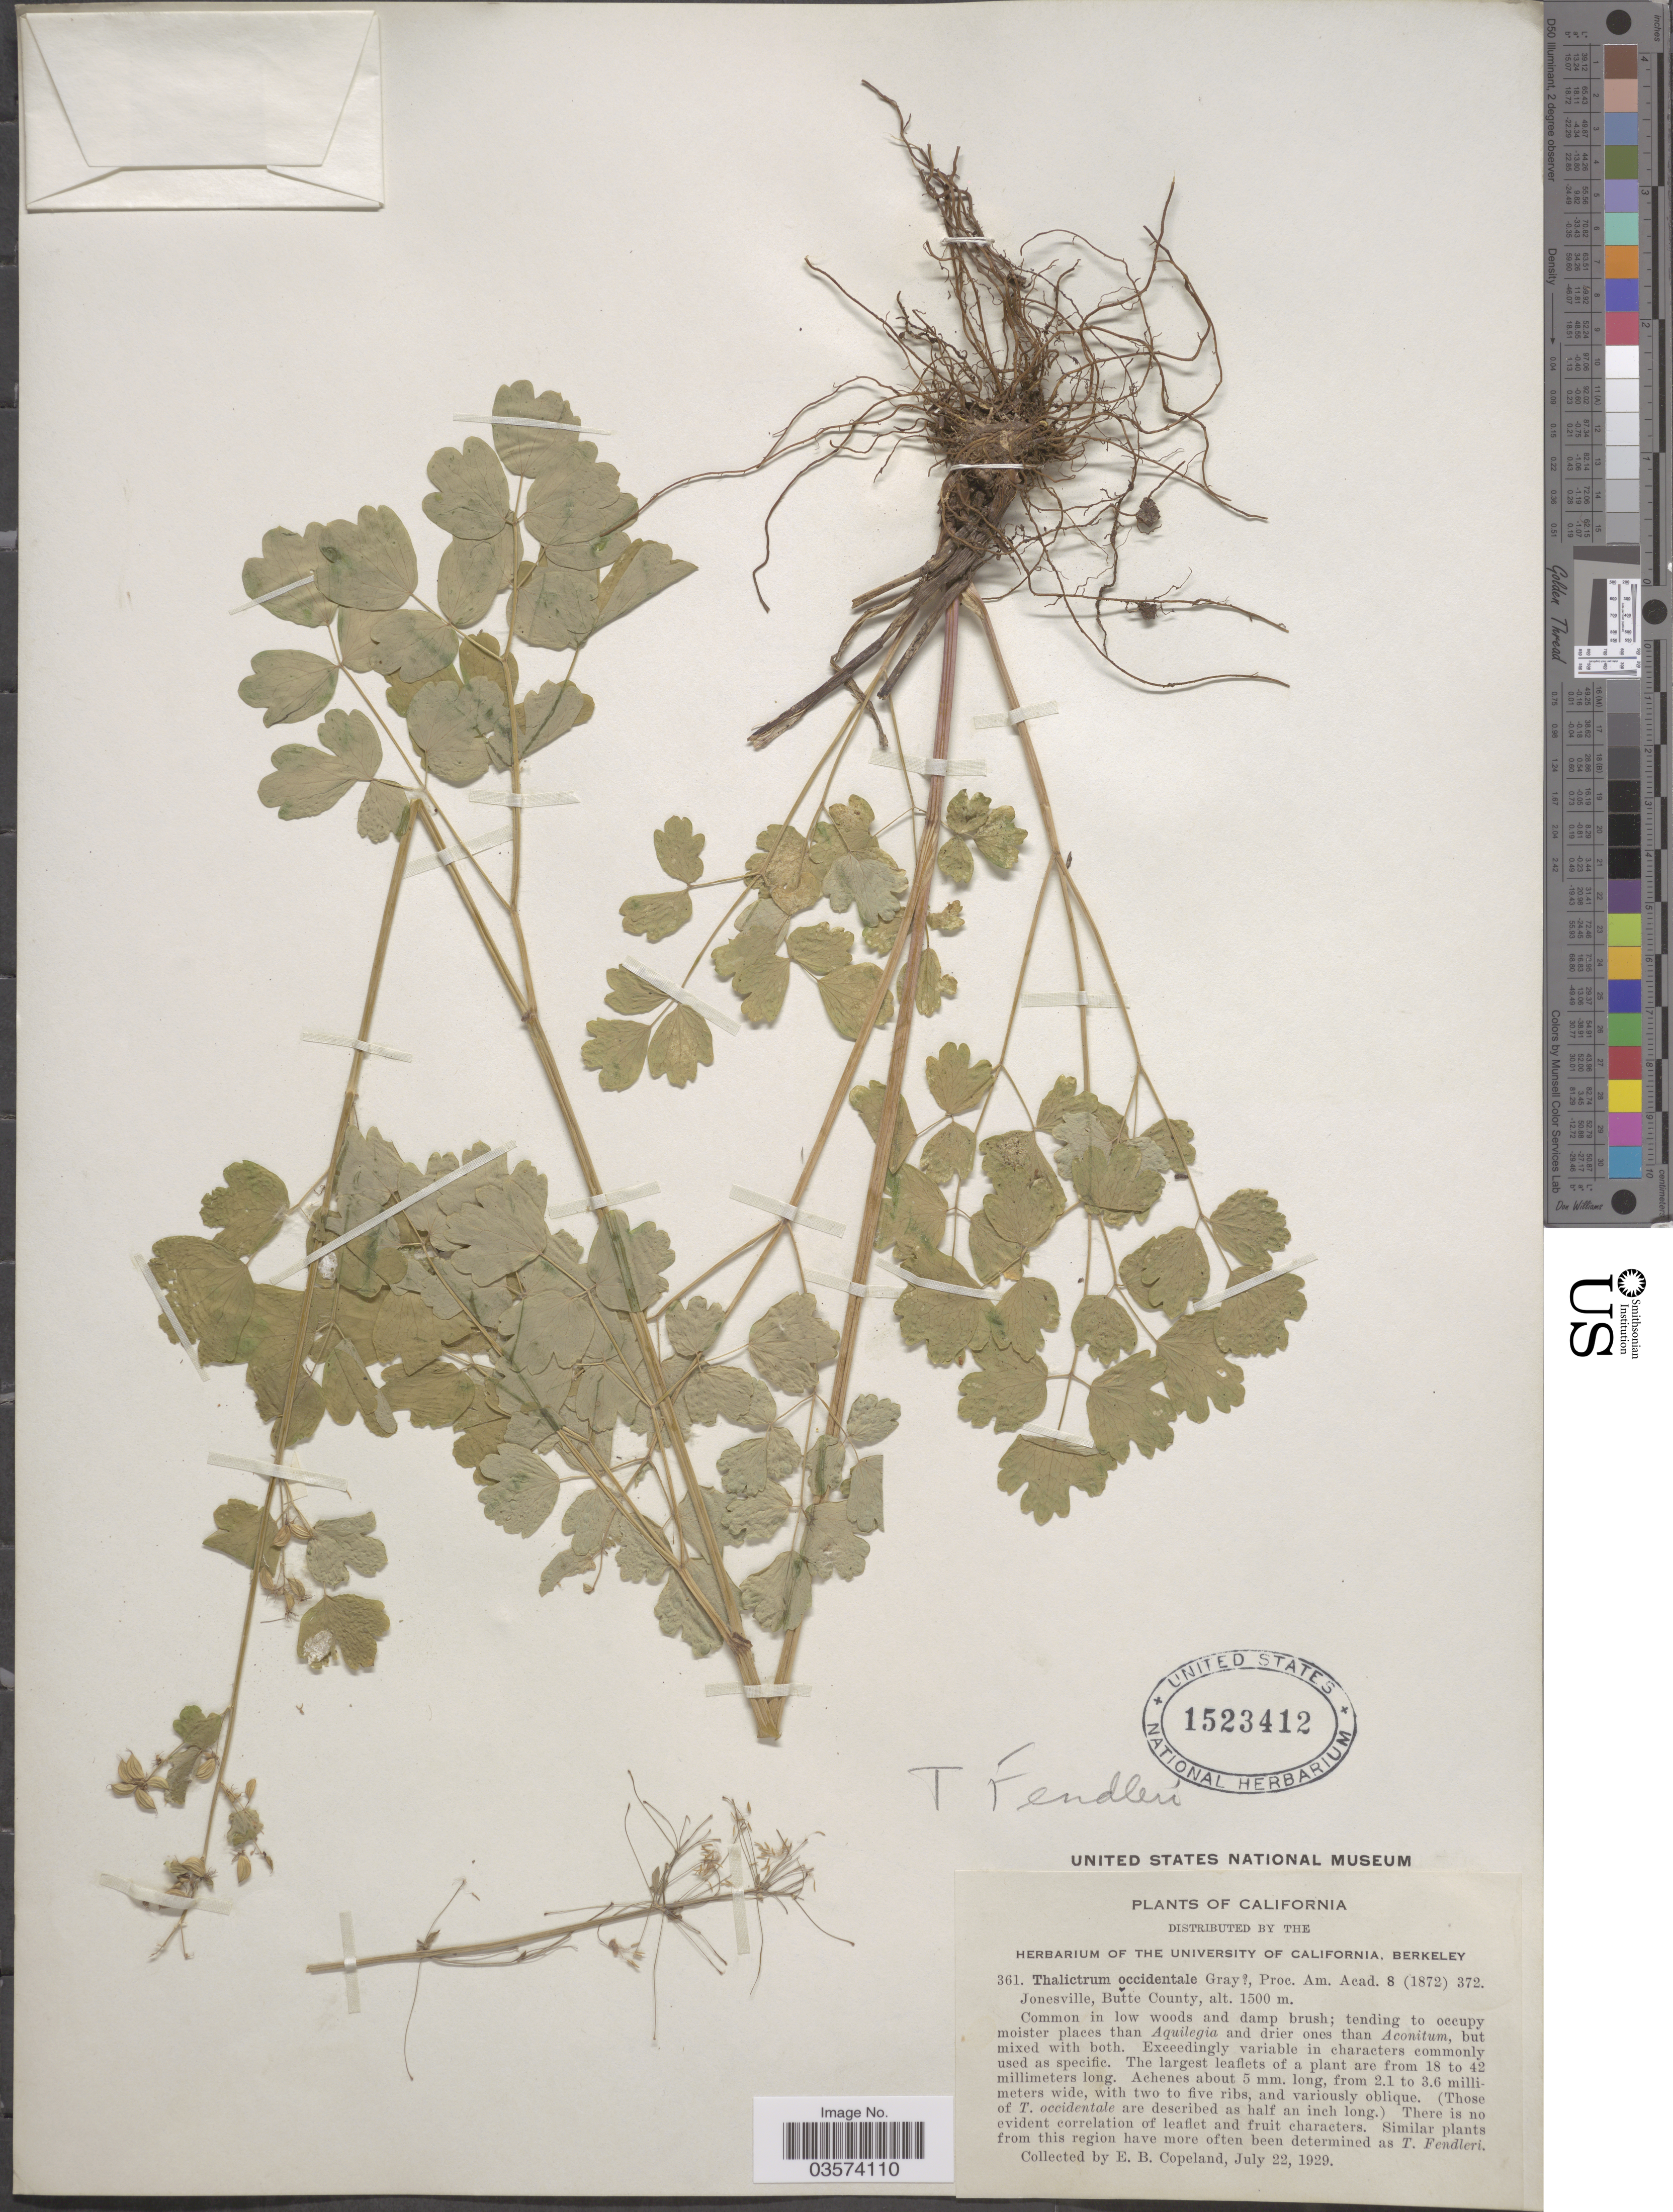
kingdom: Plantae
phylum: Tracheophyta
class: Magnoliopsida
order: Ranunculales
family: Ranunculaceae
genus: Thalictrum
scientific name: Thalictrum fendleri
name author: Engelm. ex A. Gray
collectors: E. B. Copeland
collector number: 361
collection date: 1929-07-22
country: United States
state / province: California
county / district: Butte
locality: Jonesville, Butte County.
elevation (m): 1500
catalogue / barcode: US 1523412